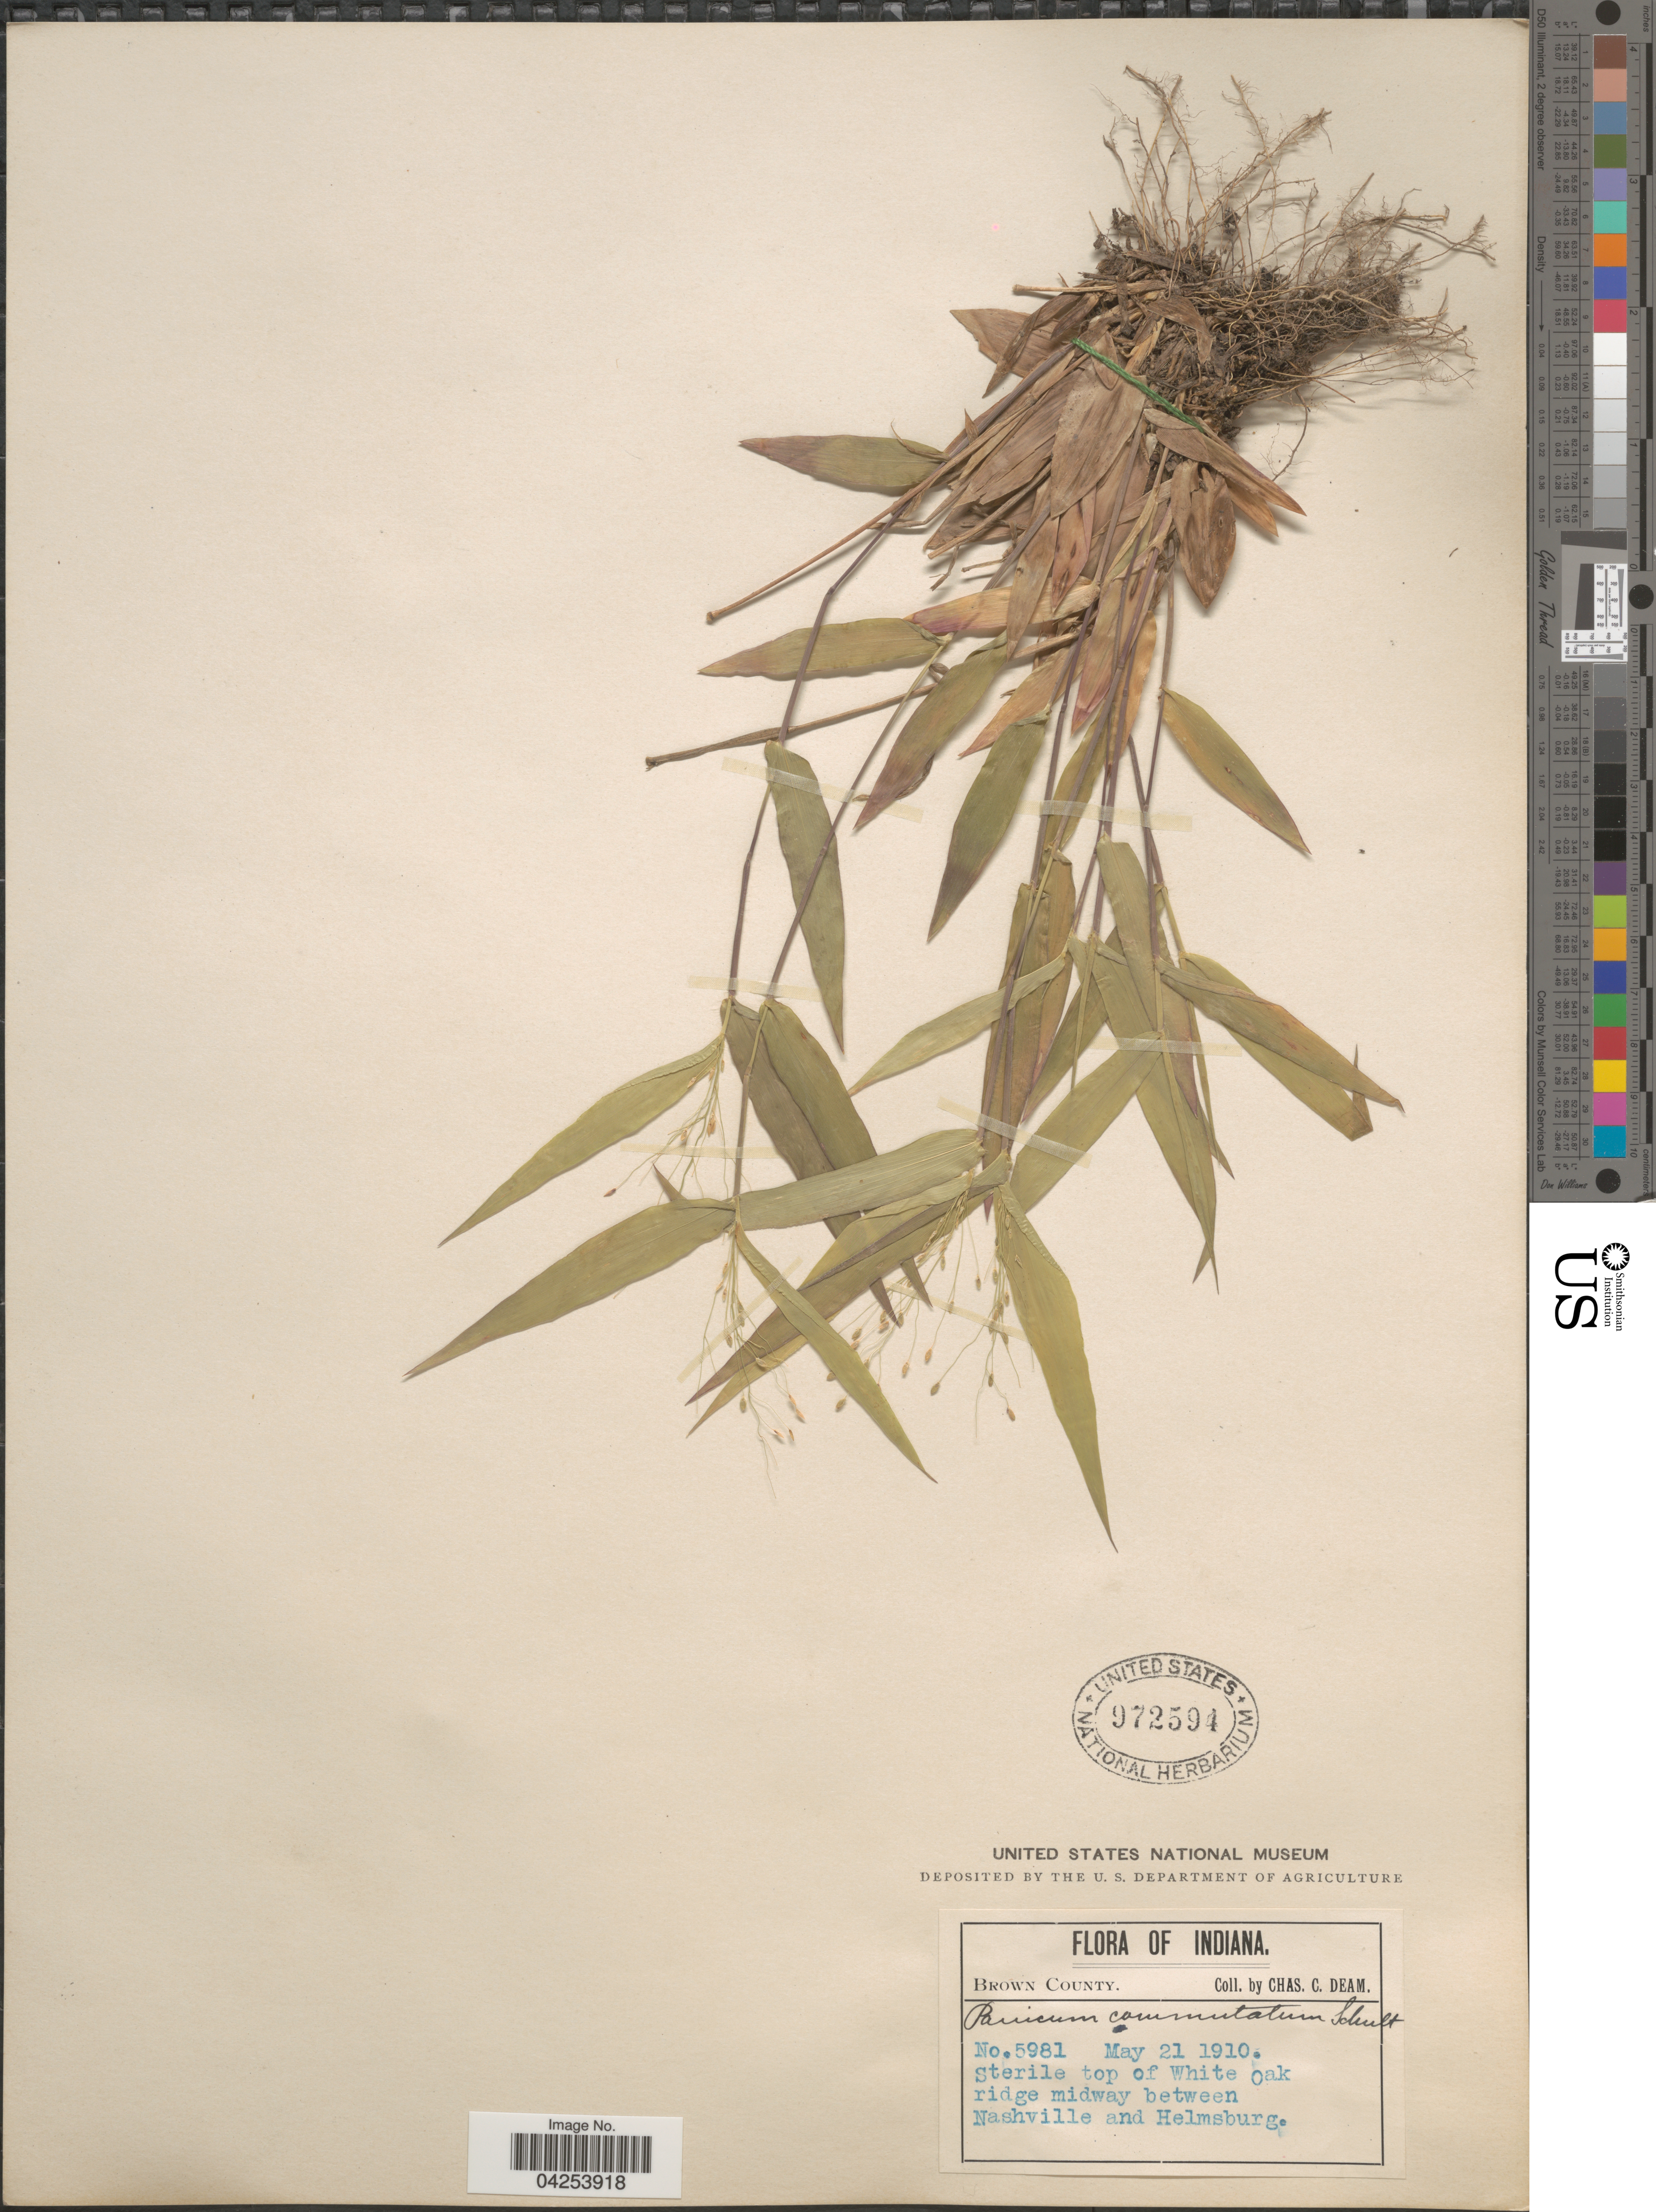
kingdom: Plantae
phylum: Tracheophyta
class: Liliopsida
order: Poales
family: Poaceae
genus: Dichanthelium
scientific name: Dichanthelium commutatum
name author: (Schult.) Gould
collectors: C. C. Deam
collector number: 5981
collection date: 1910-05-21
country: United States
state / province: Indiana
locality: Brown County. Sterile top of White oak ridge midway between Nashville and Helmsburg.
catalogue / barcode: US 972594